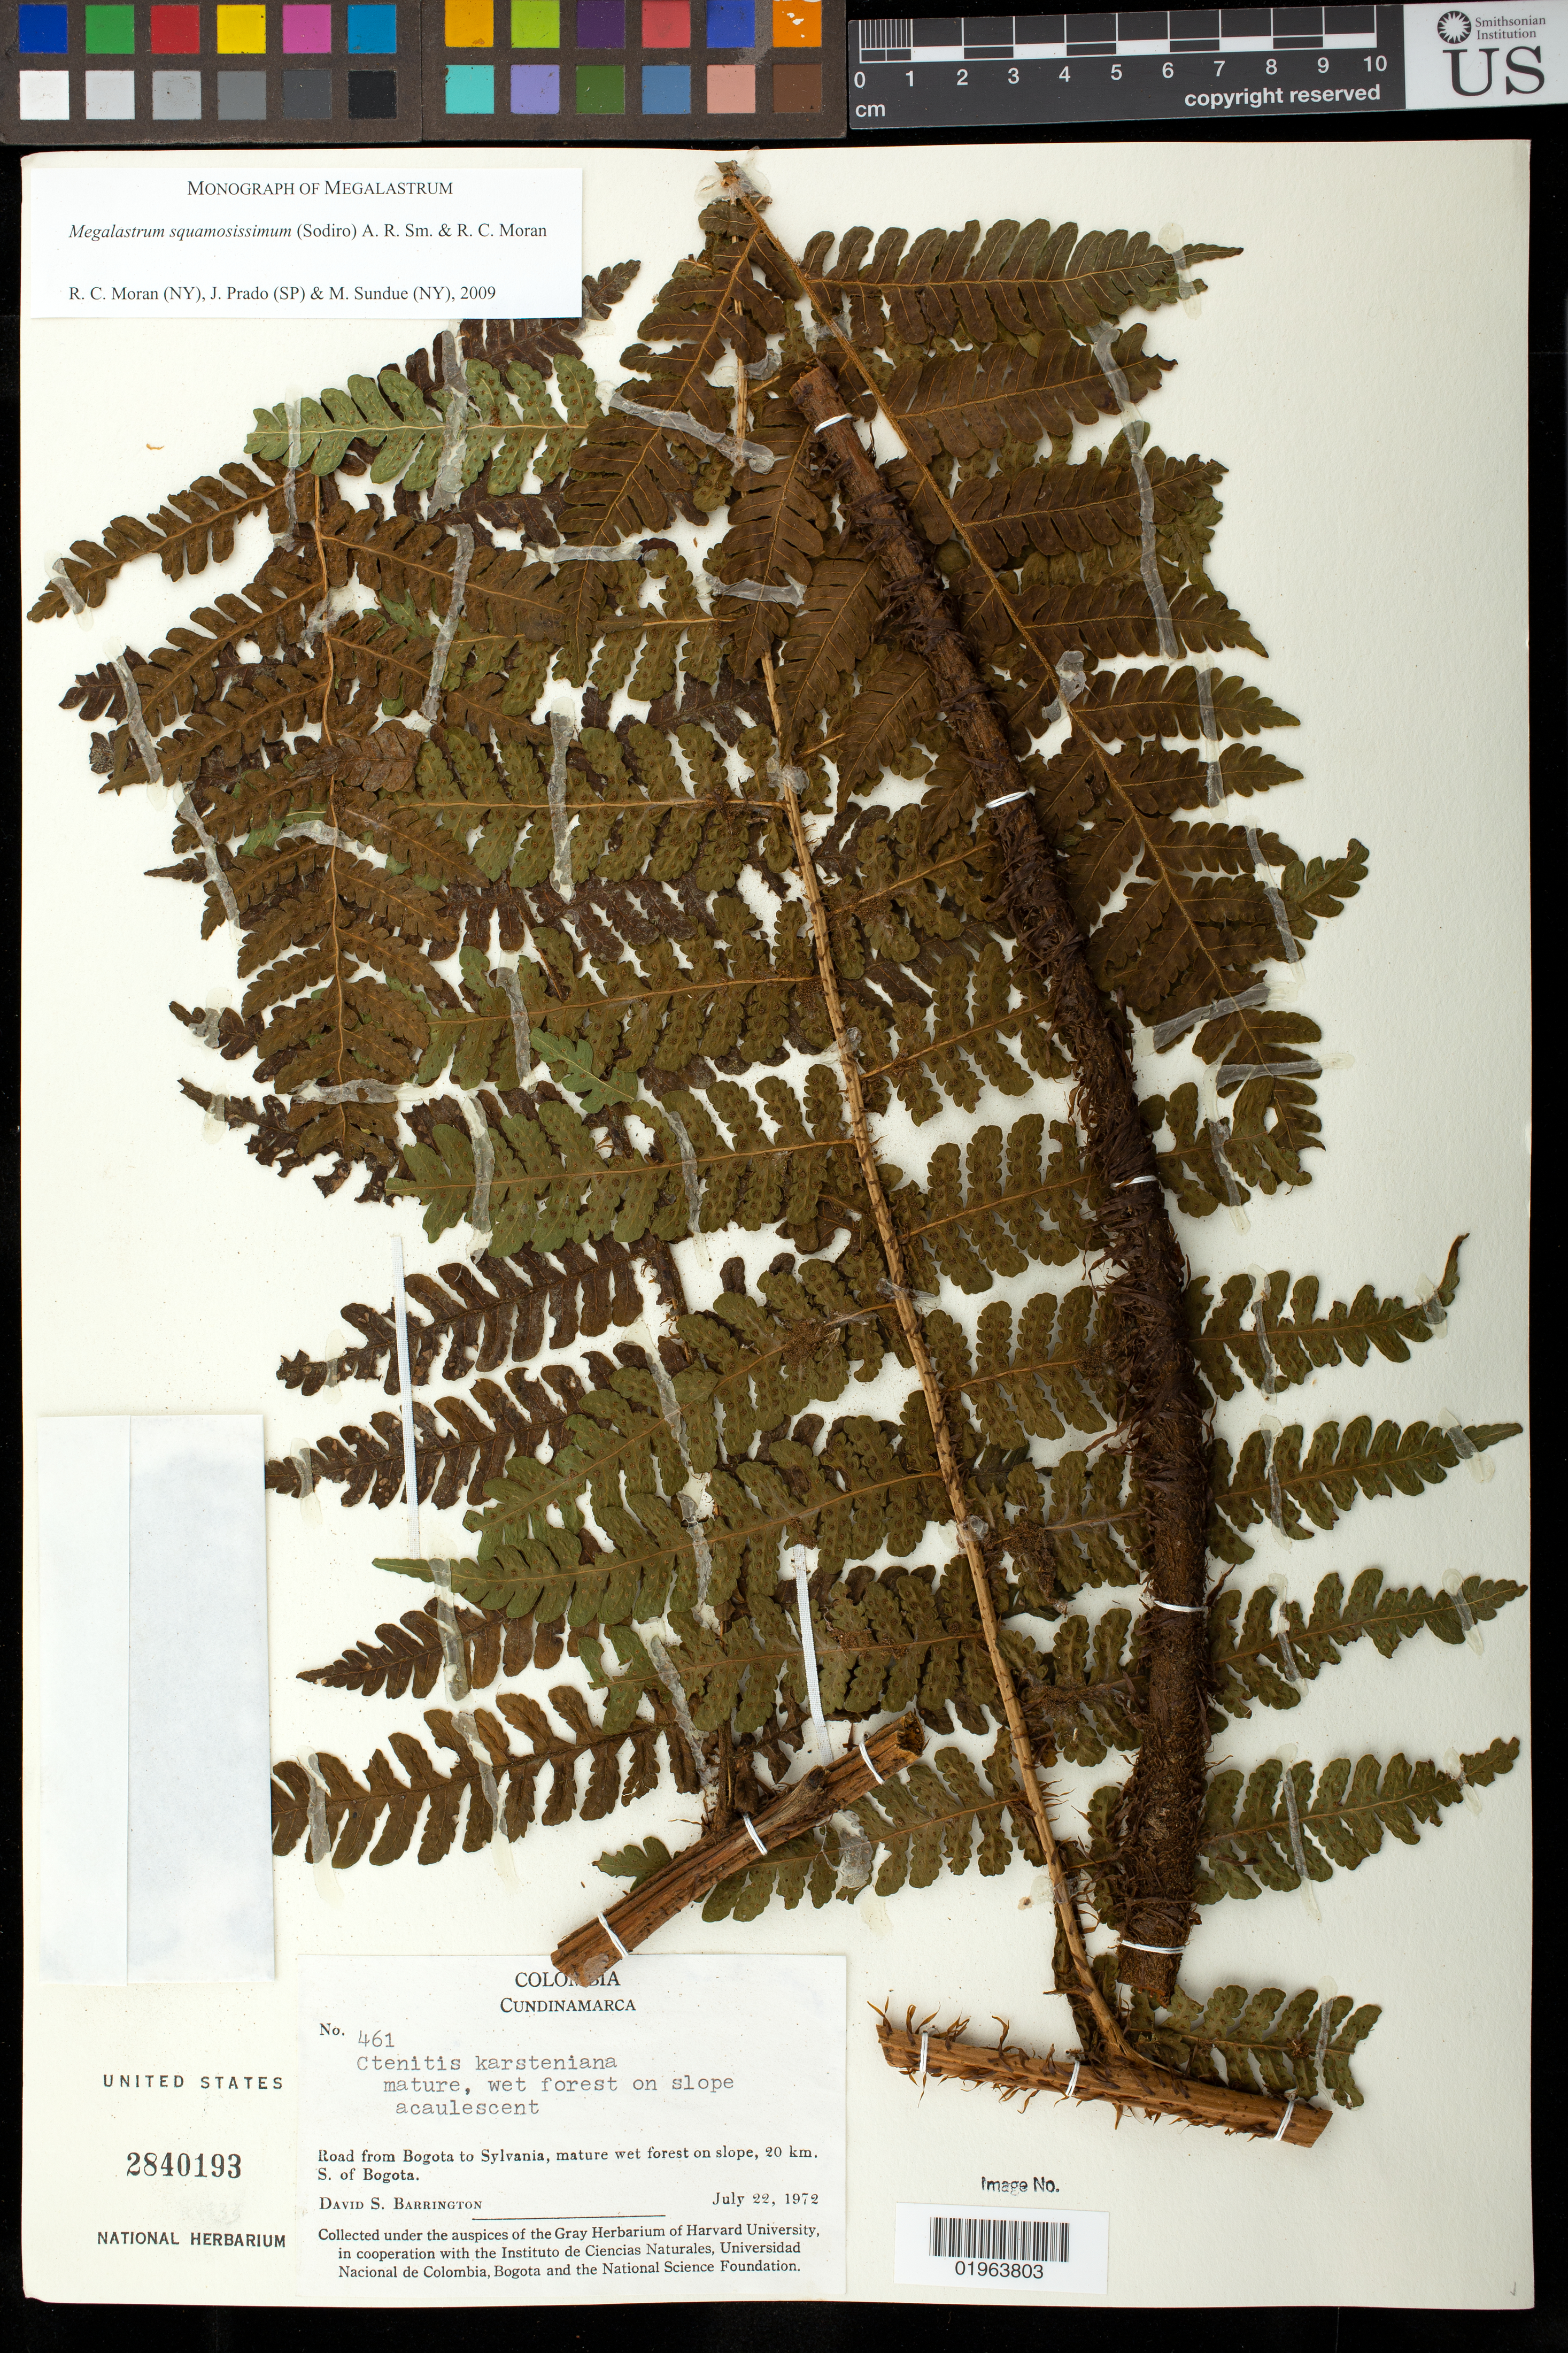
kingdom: Plantae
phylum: Tracheophyta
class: Polypodiopsida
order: Polypodiales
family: Dryopteridaceae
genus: Megalastrum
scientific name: Megalastrum squamosissimum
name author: (Sodiro) A.R. Sm. & R.C. Moran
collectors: D. S. Barrington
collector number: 461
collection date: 1972-07-22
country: Colombia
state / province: Cundinamarca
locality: Road from Bogota to Sylvania, mature wet forest on slope, 20 km. S. of Bogota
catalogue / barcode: US 2840193